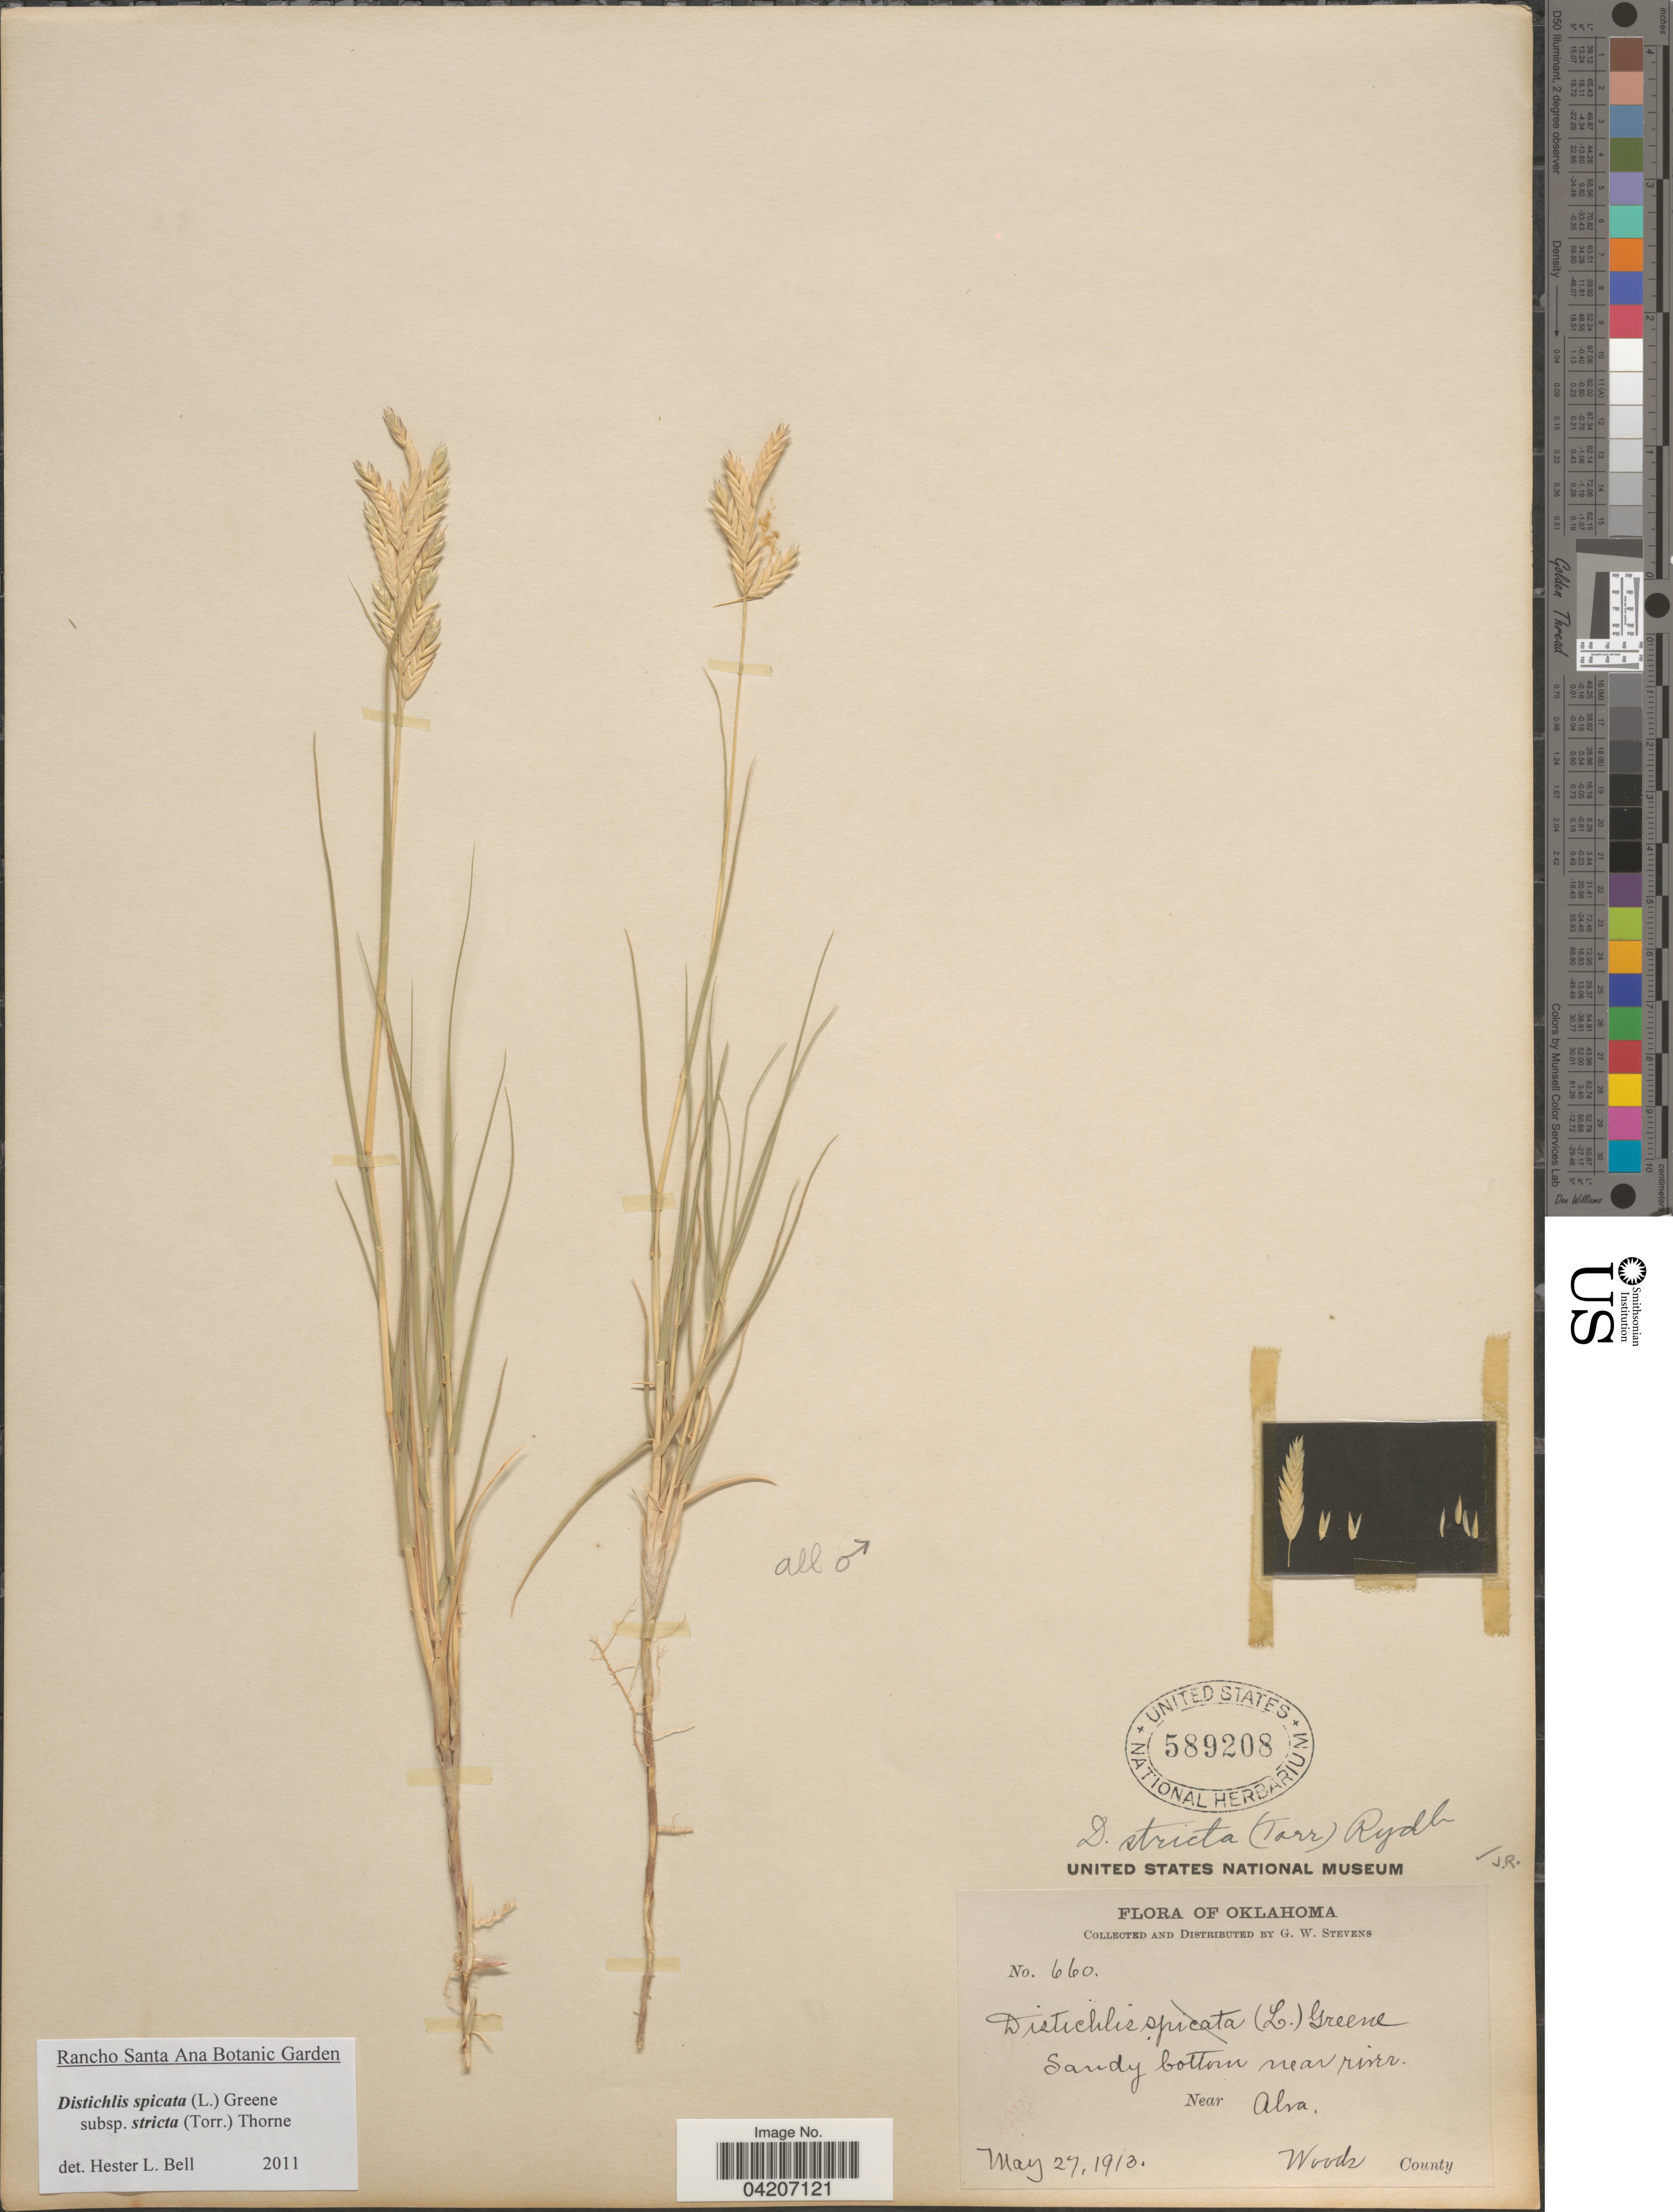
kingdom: Plantae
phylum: Tracheophyta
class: Liliopsida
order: Poales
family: Poaceae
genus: Distichlis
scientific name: Distichlis spicata subsp. stricta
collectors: G. W. Stevens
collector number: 660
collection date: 1913-05-27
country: United States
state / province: Oklahoma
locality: Sandy bottom near river. Near Alva. Woods County.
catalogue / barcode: US 589208